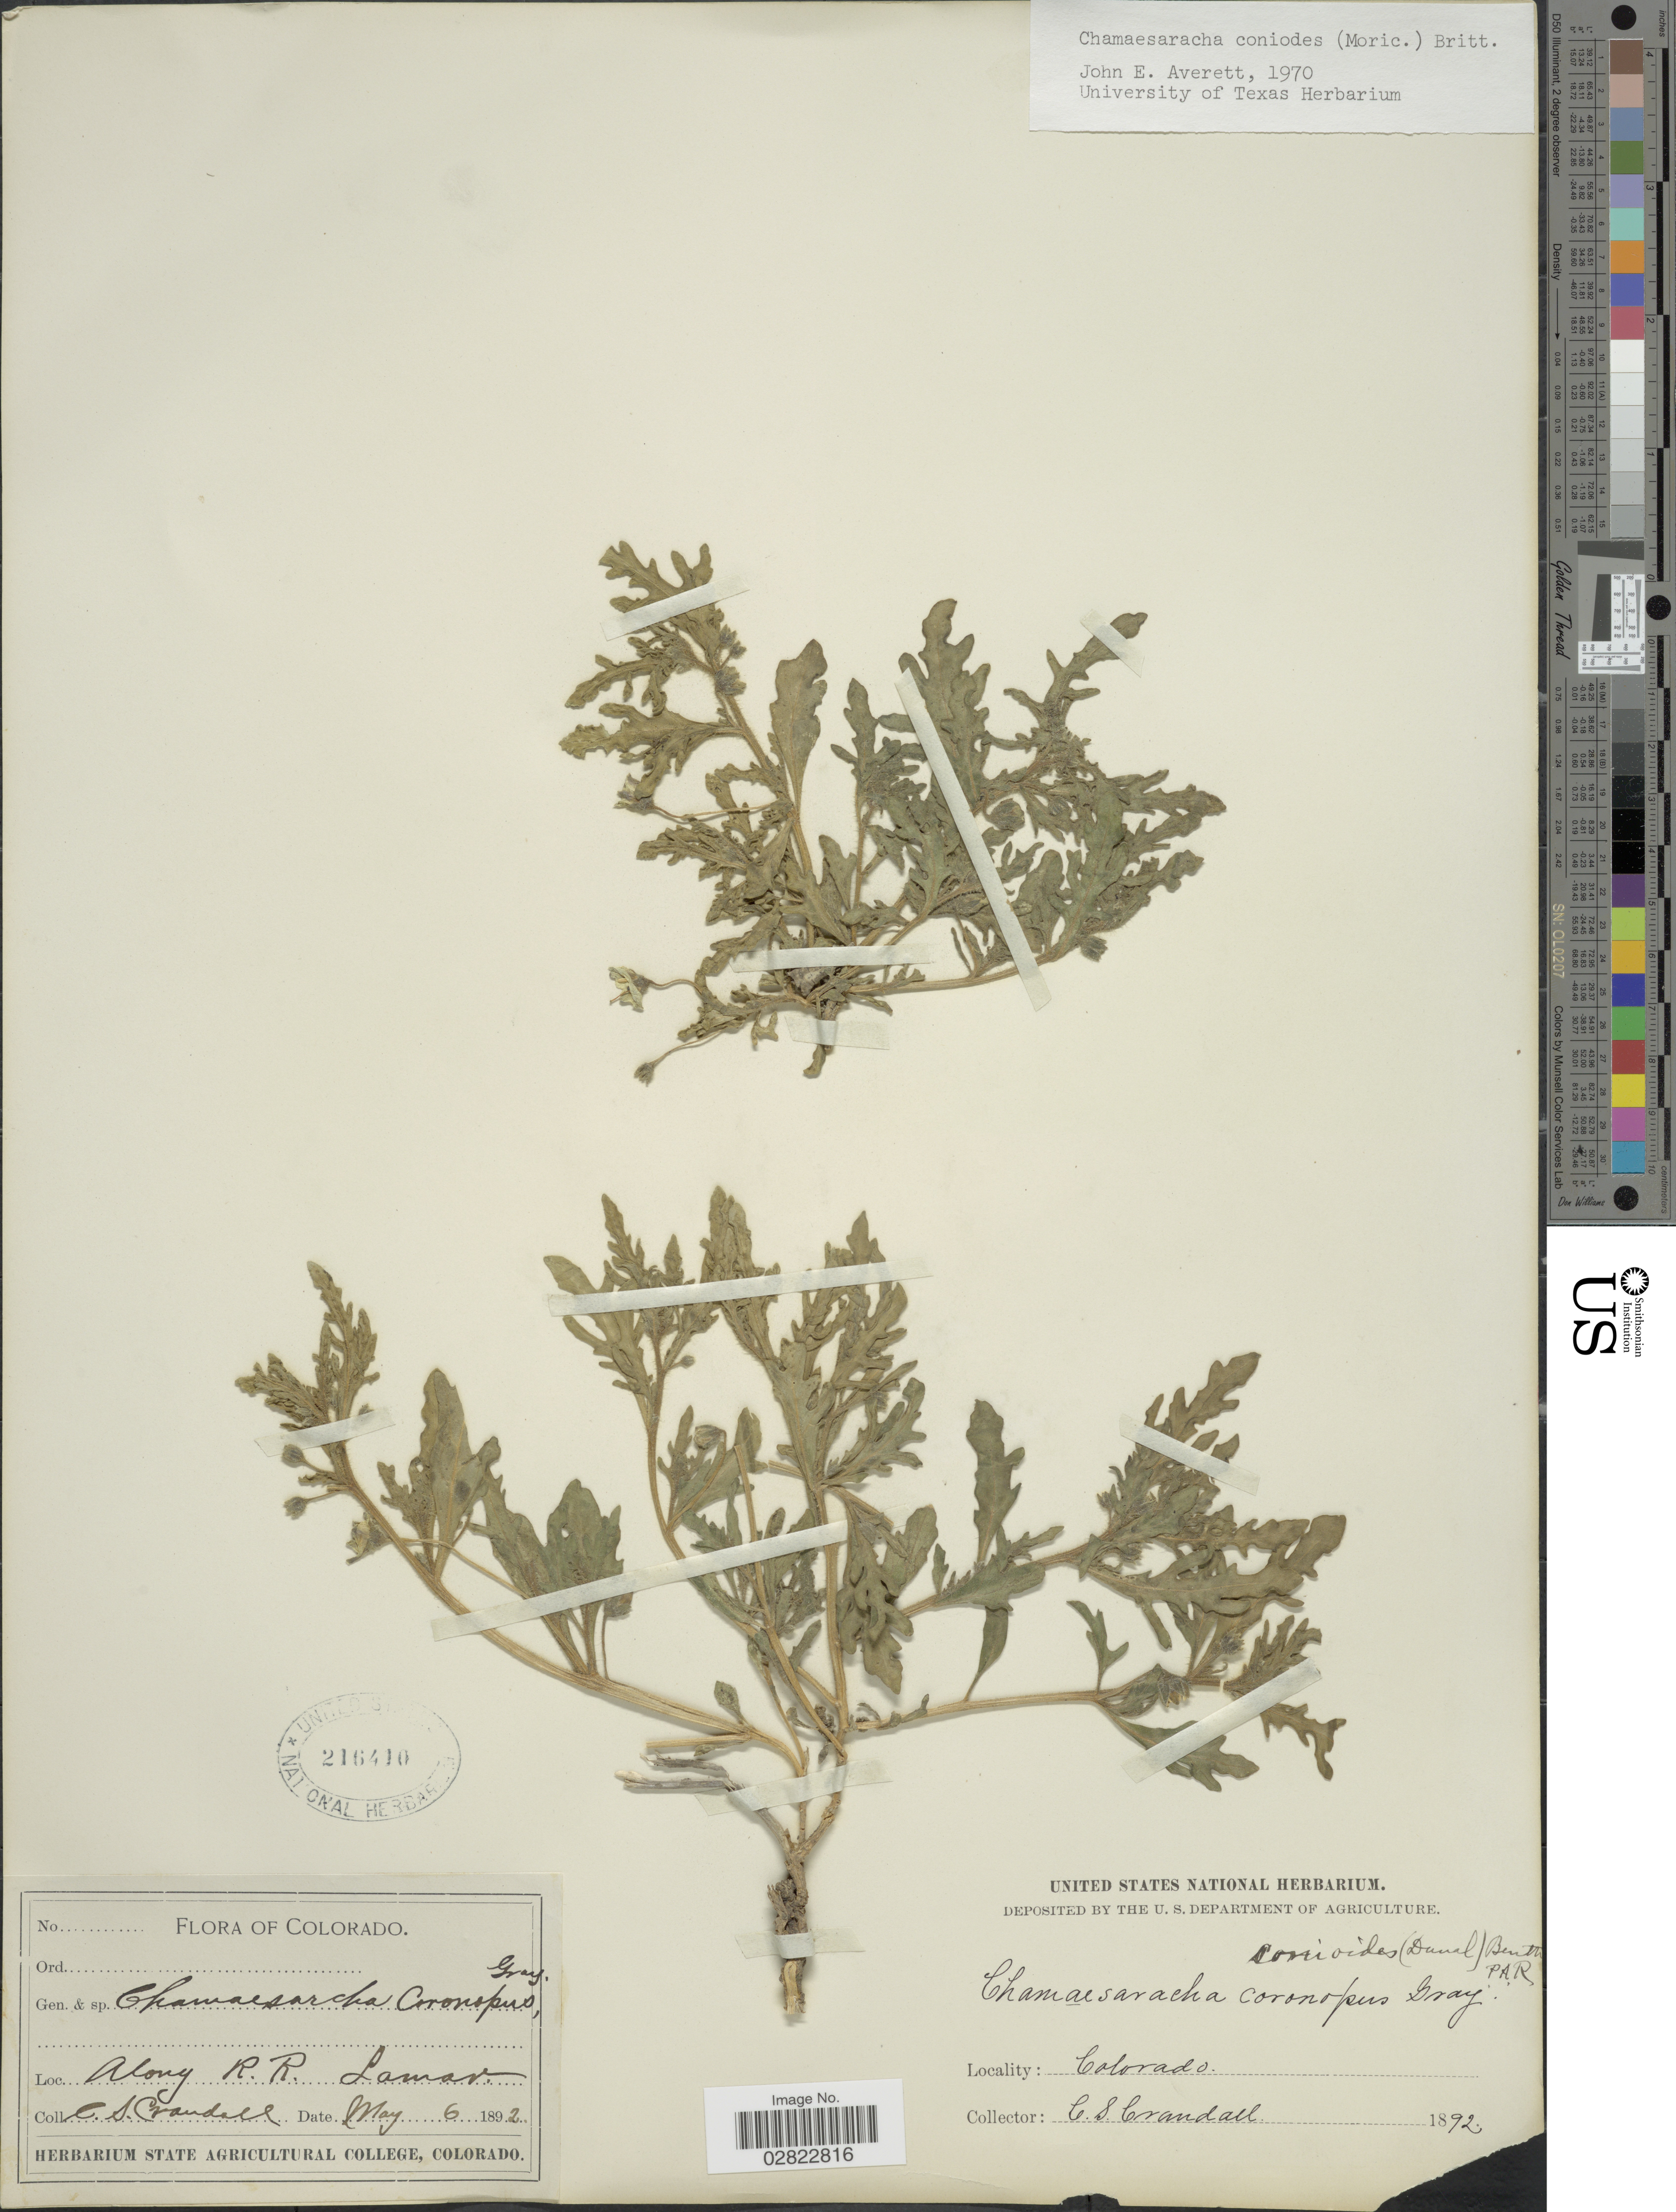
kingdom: Plantae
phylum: Tracheophyta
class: Magnoliopsida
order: Solanales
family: Solanaceae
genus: Chamaesaracha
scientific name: Chamaesaracha coniodes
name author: (Moric. ex Dunal) Britton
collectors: C. Crandall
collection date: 1892-05-06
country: United States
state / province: Colorado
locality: Along R.R. Lamar.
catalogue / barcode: US 216410